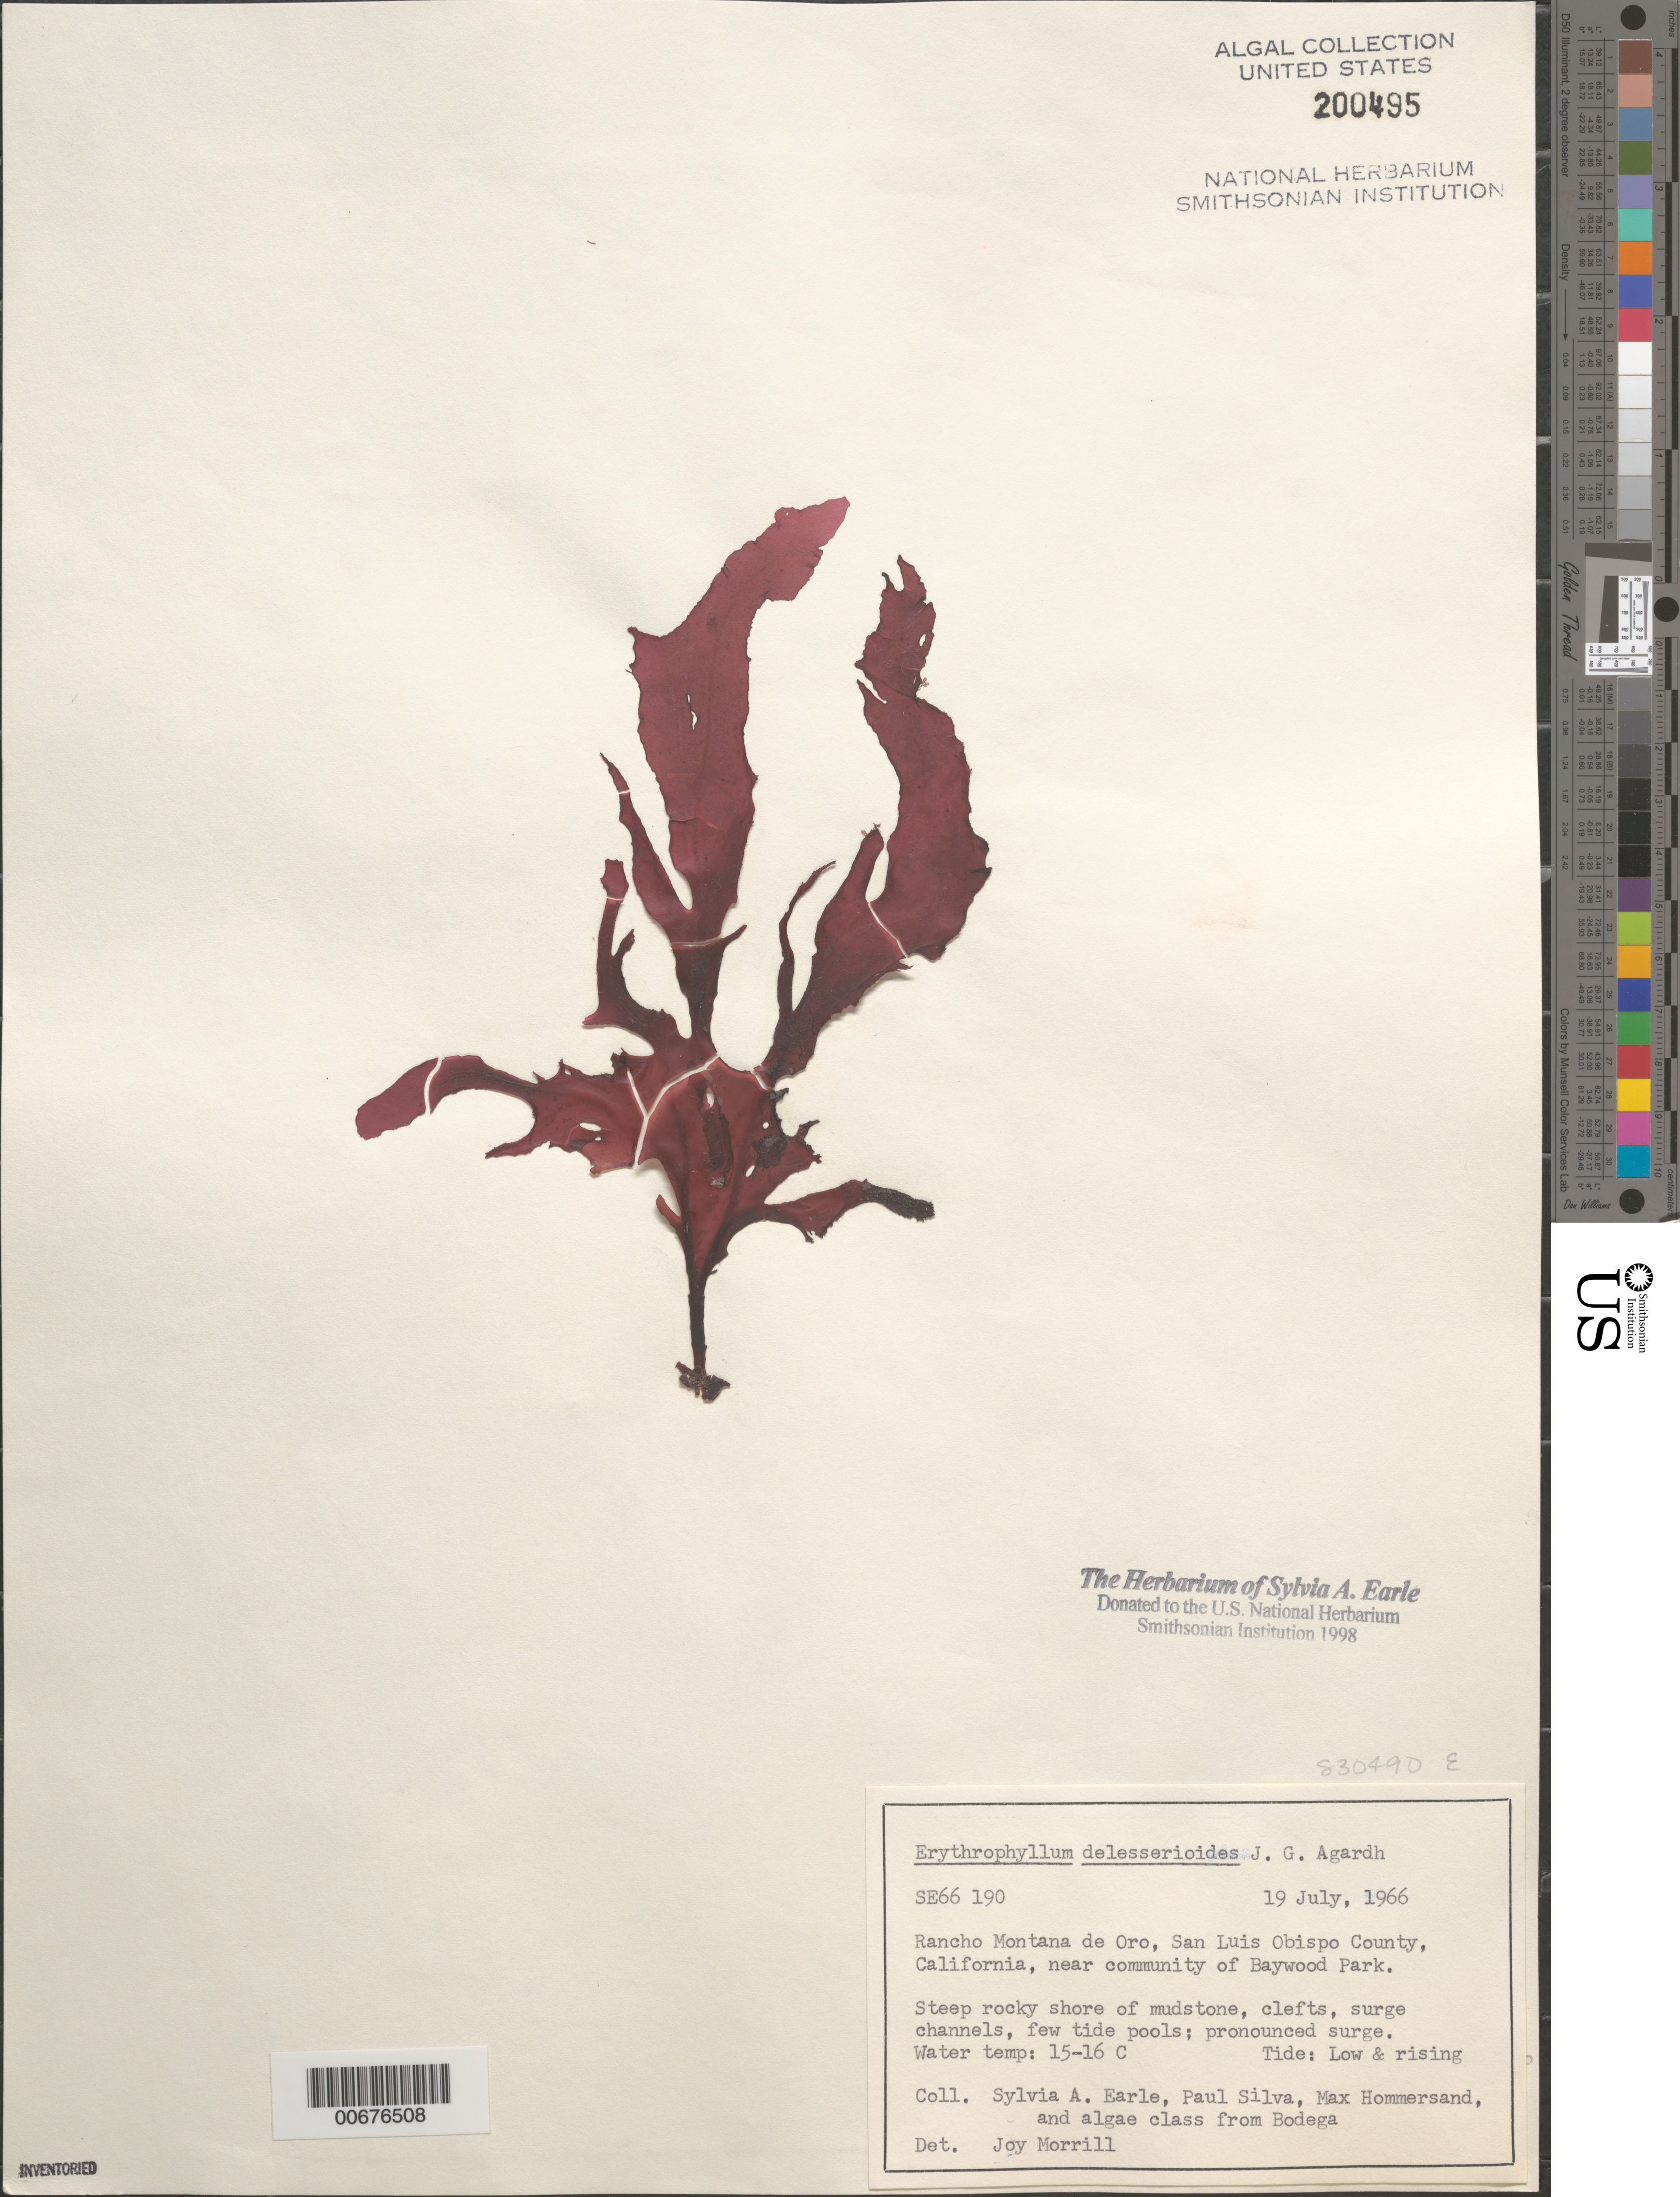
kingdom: Plantae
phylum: Rhodophyta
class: Florideophyceae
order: Gigartinales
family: Kallymeniaceae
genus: Erythrophyllum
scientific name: Erythrophyllum delesserioides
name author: J. Agardh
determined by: Morrill, J.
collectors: S. A. Earle, P. C. Silva, M. H. Hommersand & Bodega Algae Class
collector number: SE 66190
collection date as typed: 19 Jul 1966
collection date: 1966-07-19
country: United States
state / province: California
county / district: San Luis Obispo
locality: Rancho Montana de Oro, near Baywood Park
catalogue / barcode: US 200495